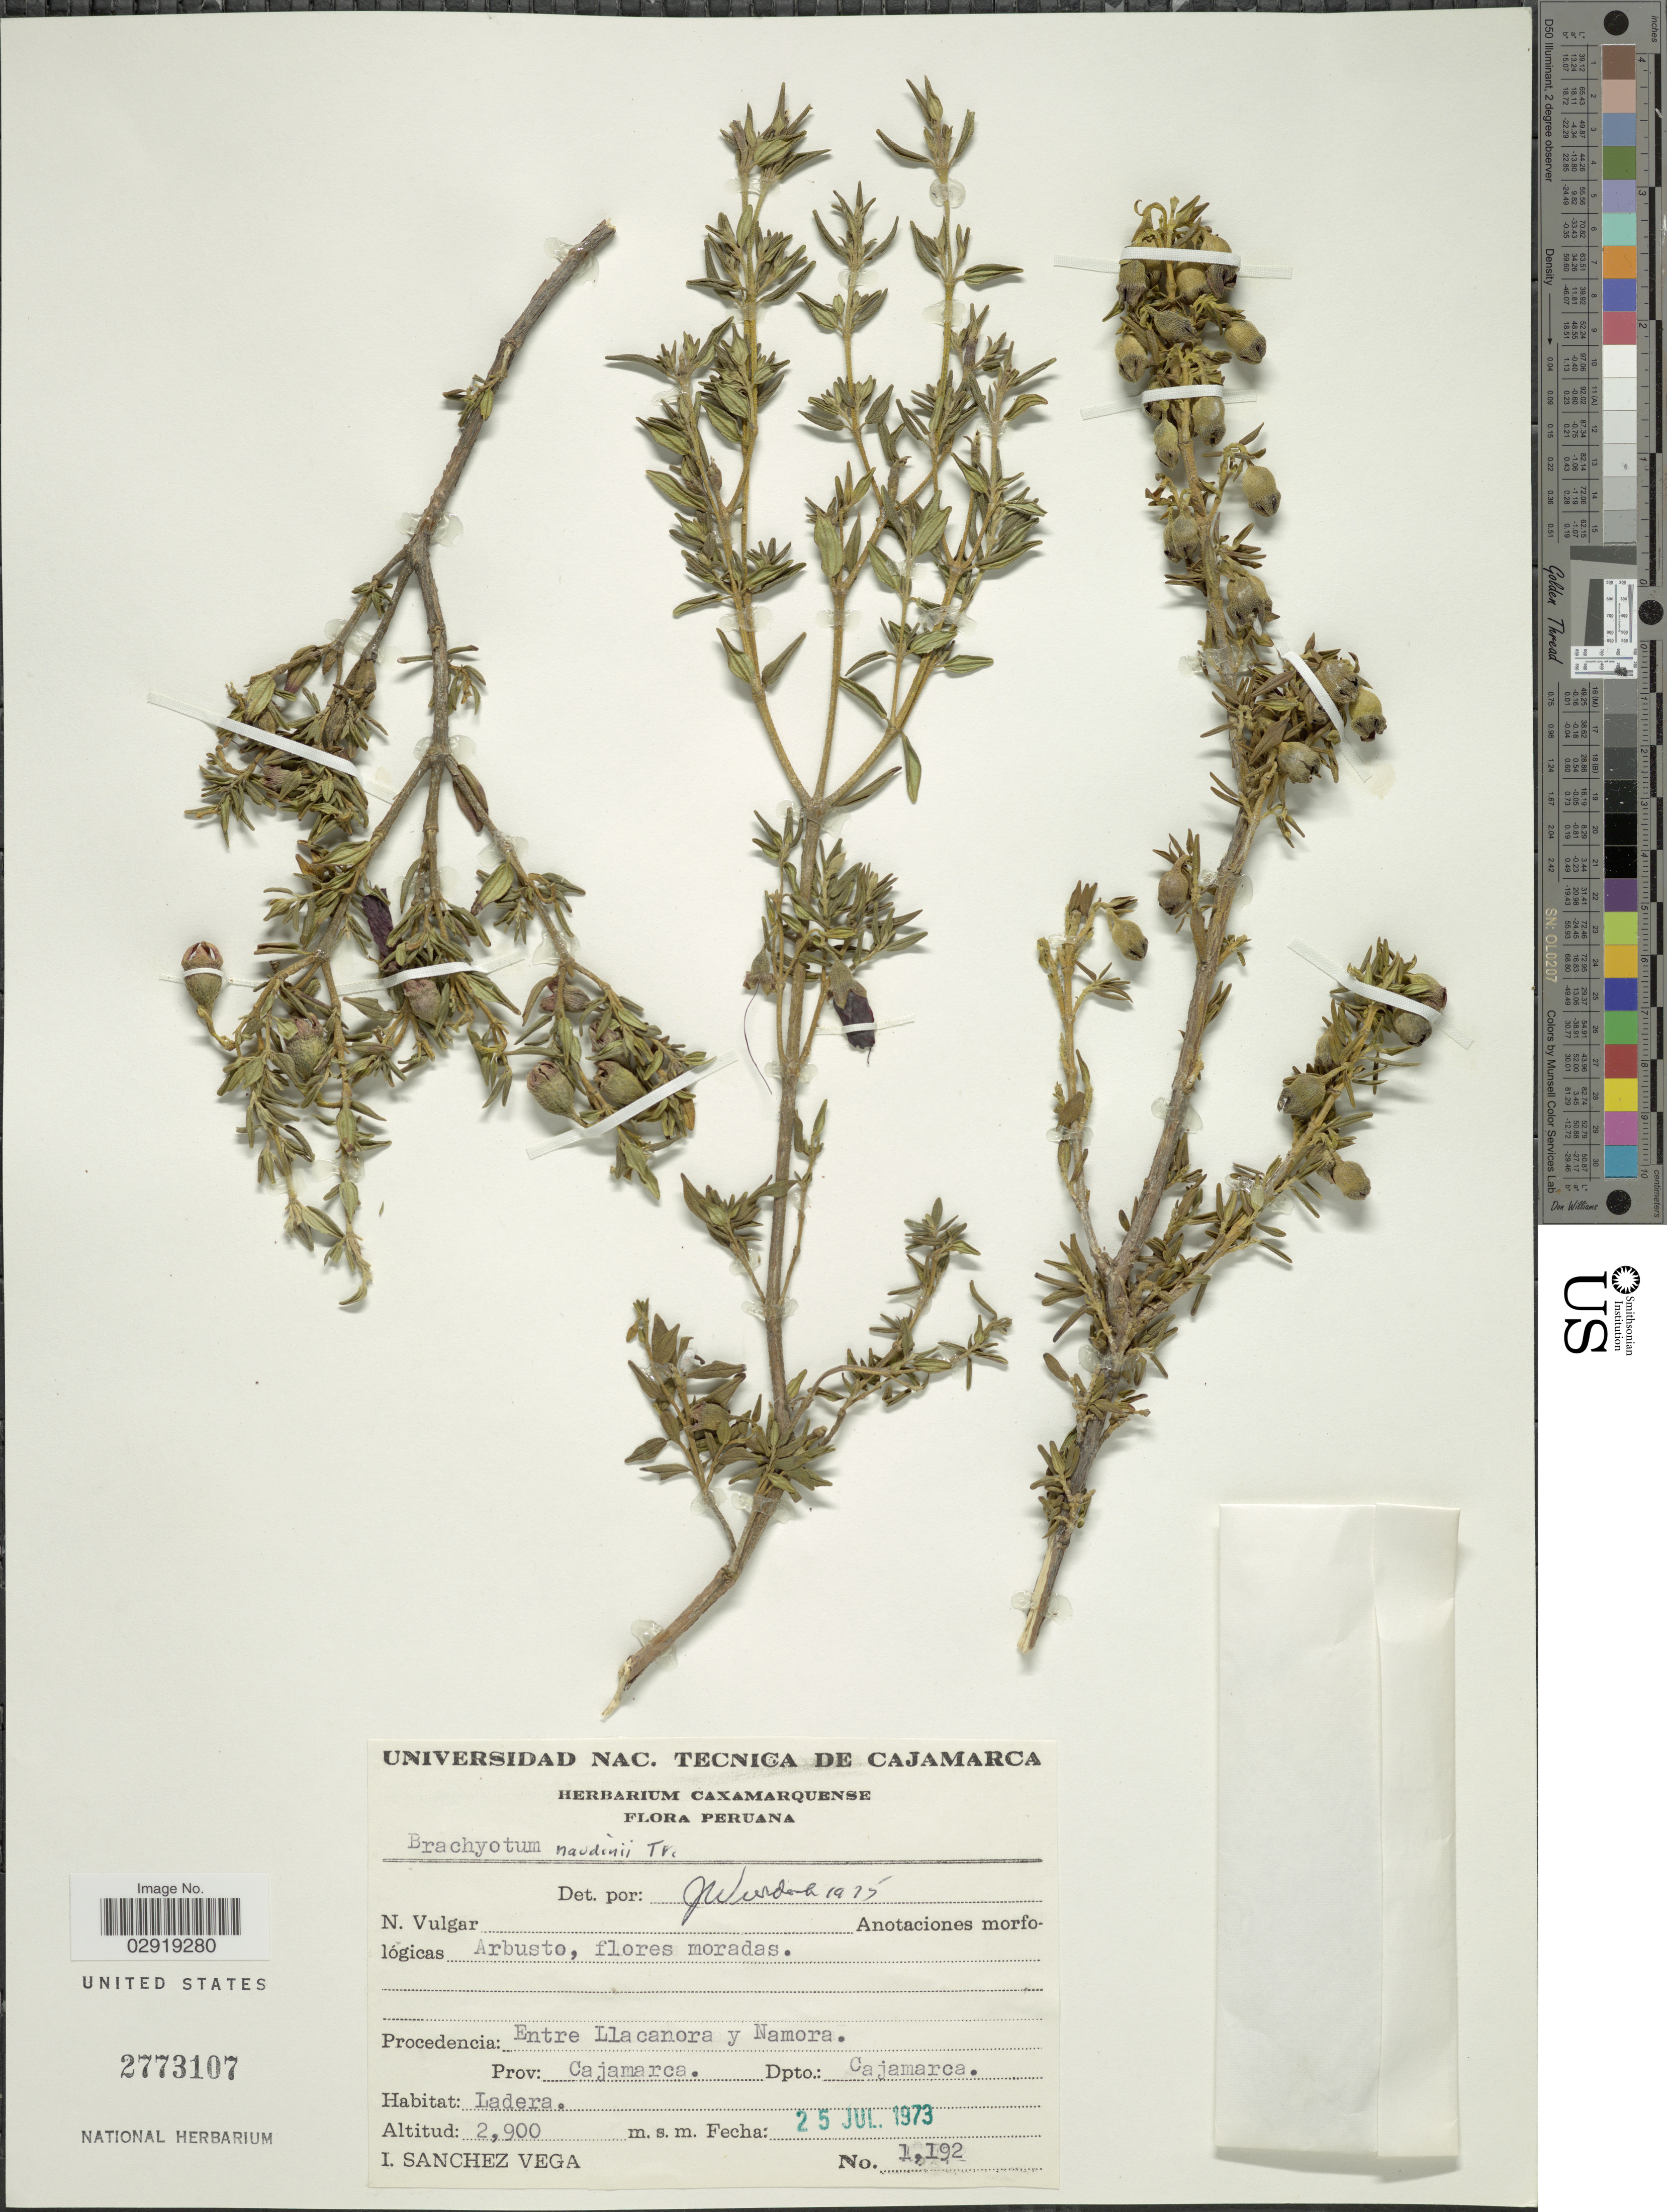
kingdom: Plantae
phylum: Tracheophyta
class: Magnoliopsida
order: Myrtales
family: Melastomataceae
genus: Brachyotum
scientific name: Brachyotum naudinii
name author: Triana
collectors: I. Sánchez Vega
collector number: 1192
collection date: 1973-07-25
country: Peru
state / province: Cajamarca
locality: Procedencia: Entre Llacanora y Namora. Prov. Cajamarca. Dpto.: Cajamarca.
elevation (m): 2900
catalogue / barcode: US 2773107